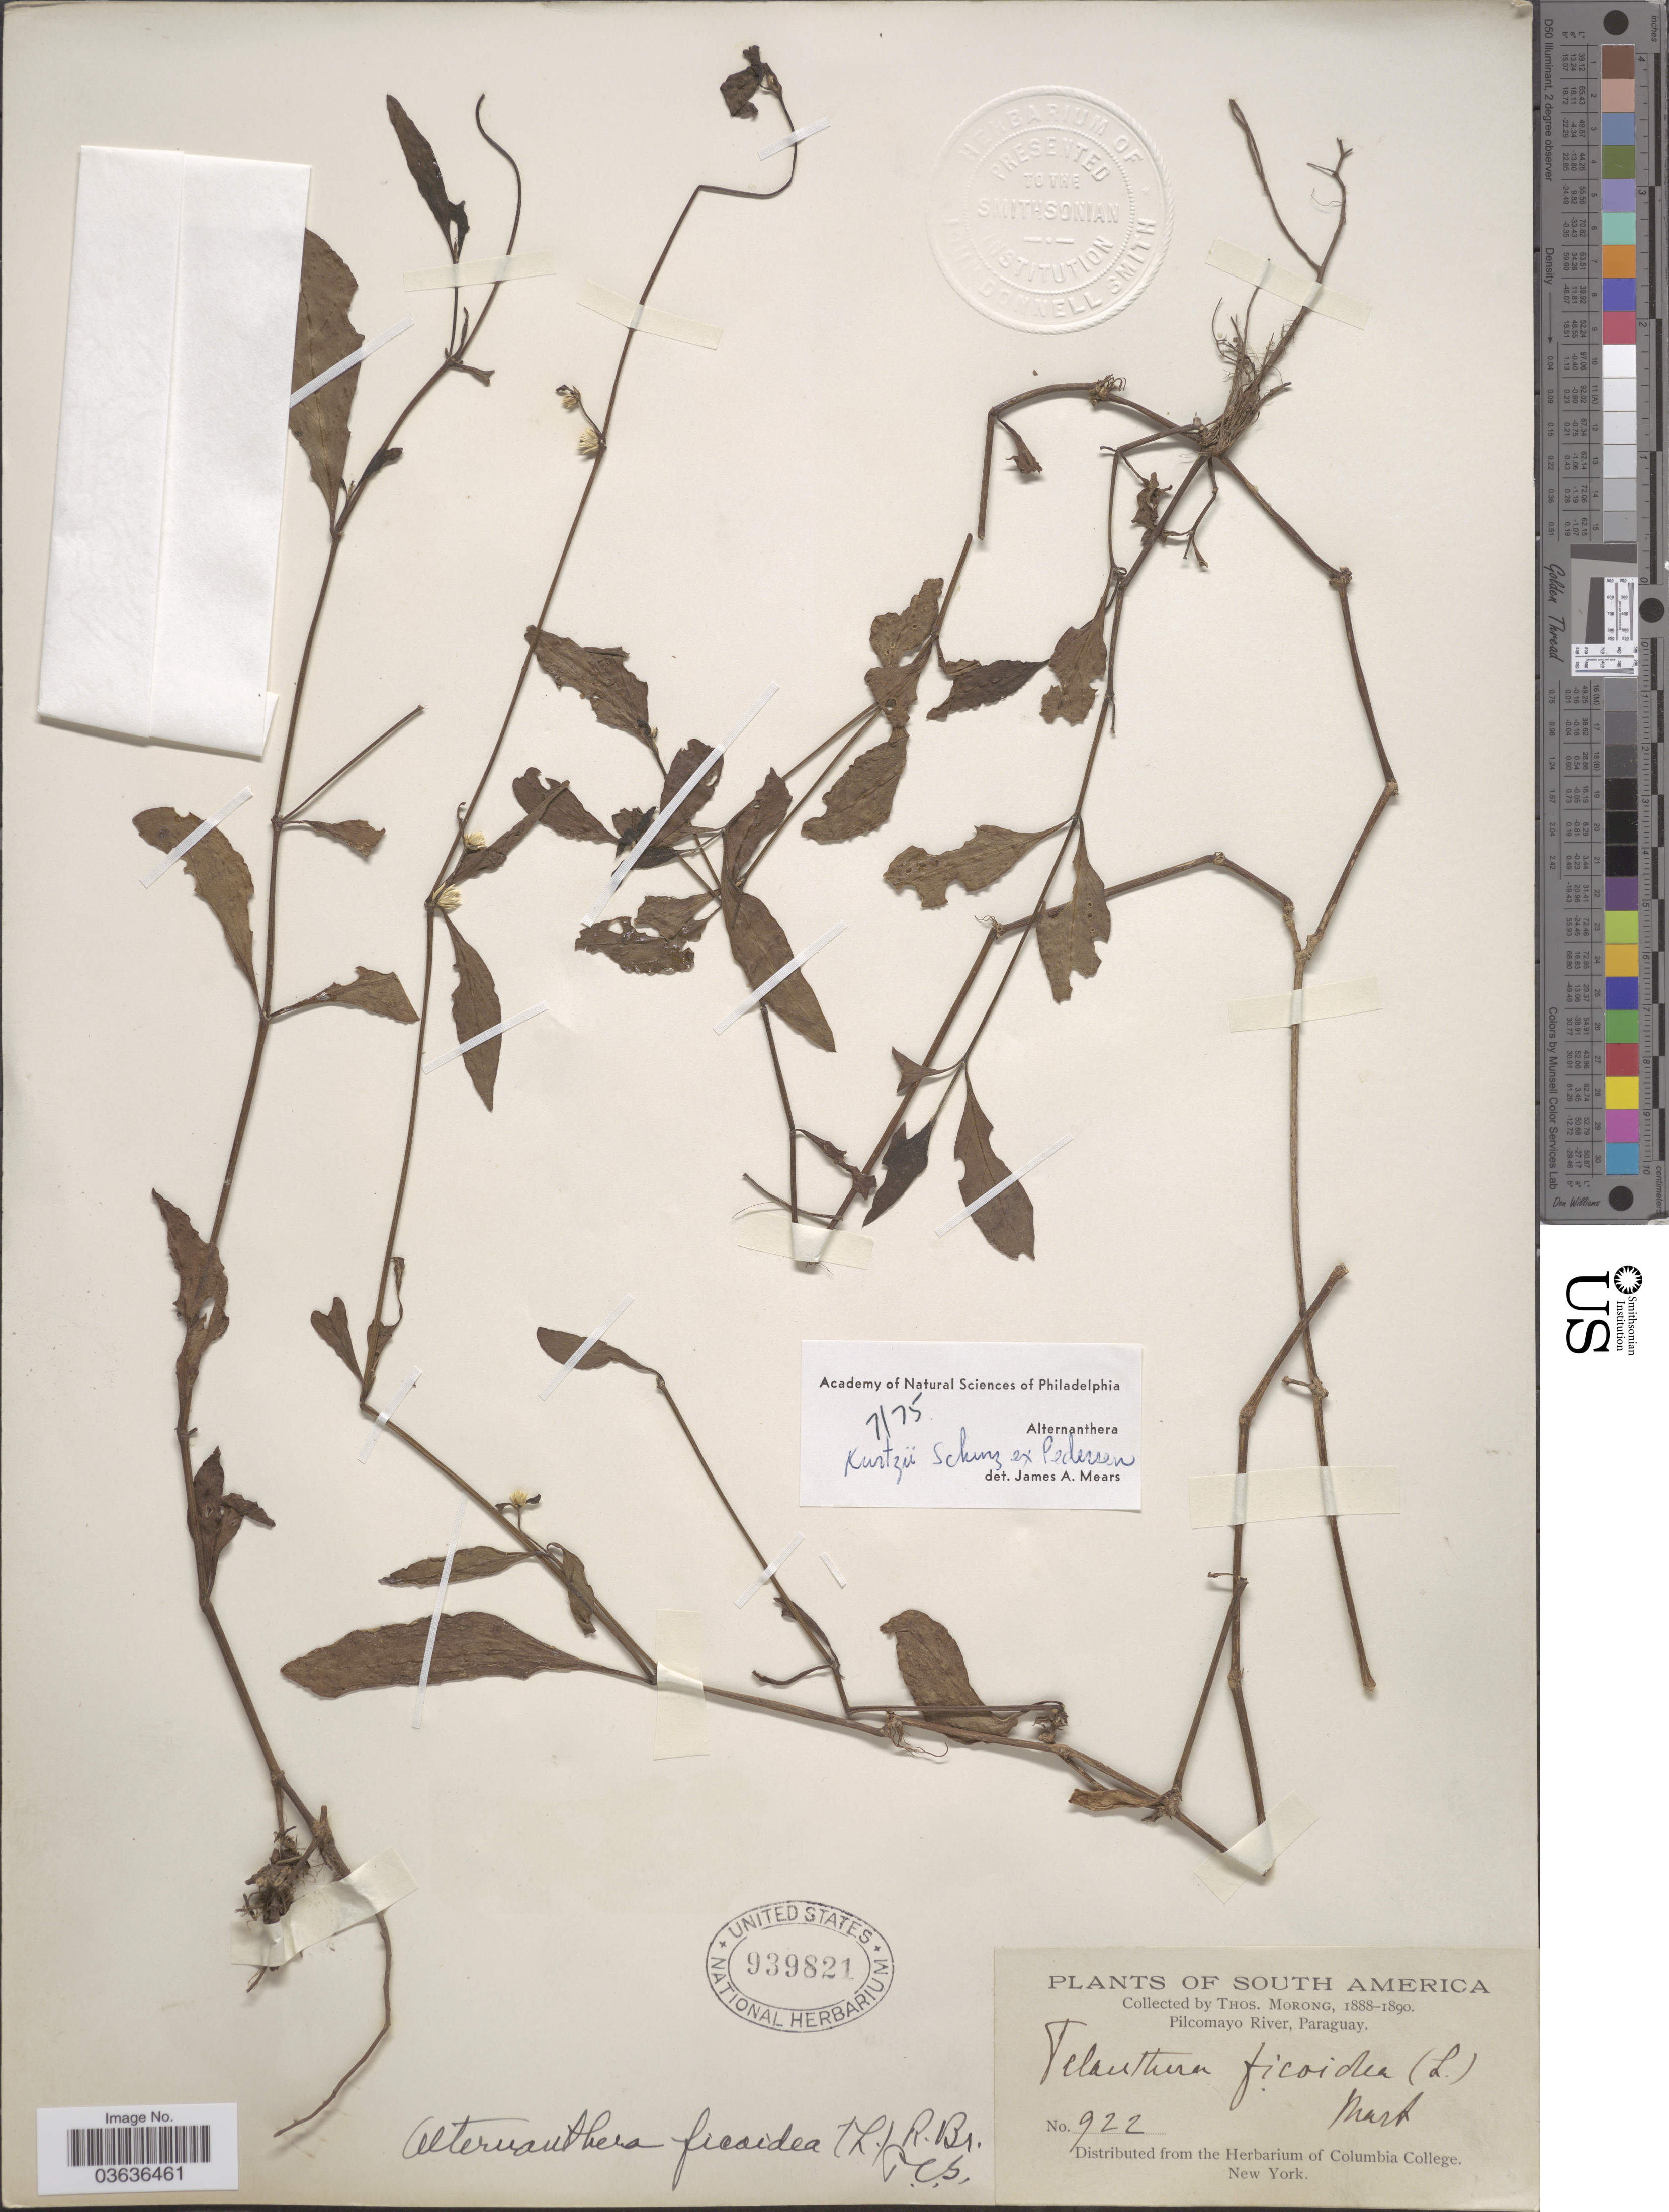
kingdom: Plantae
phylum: Tracheophyta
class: Magnoliopsida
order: Caryophyllales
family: Amaranthaceae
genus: Alternanthera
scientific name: Alternanthera kurtzii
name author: Schinz ex Pederson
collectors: ex herb. T. Morong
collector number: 922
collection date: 1888/1890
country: Paraguay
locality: Pilcomayo River.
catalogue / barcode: US 939821